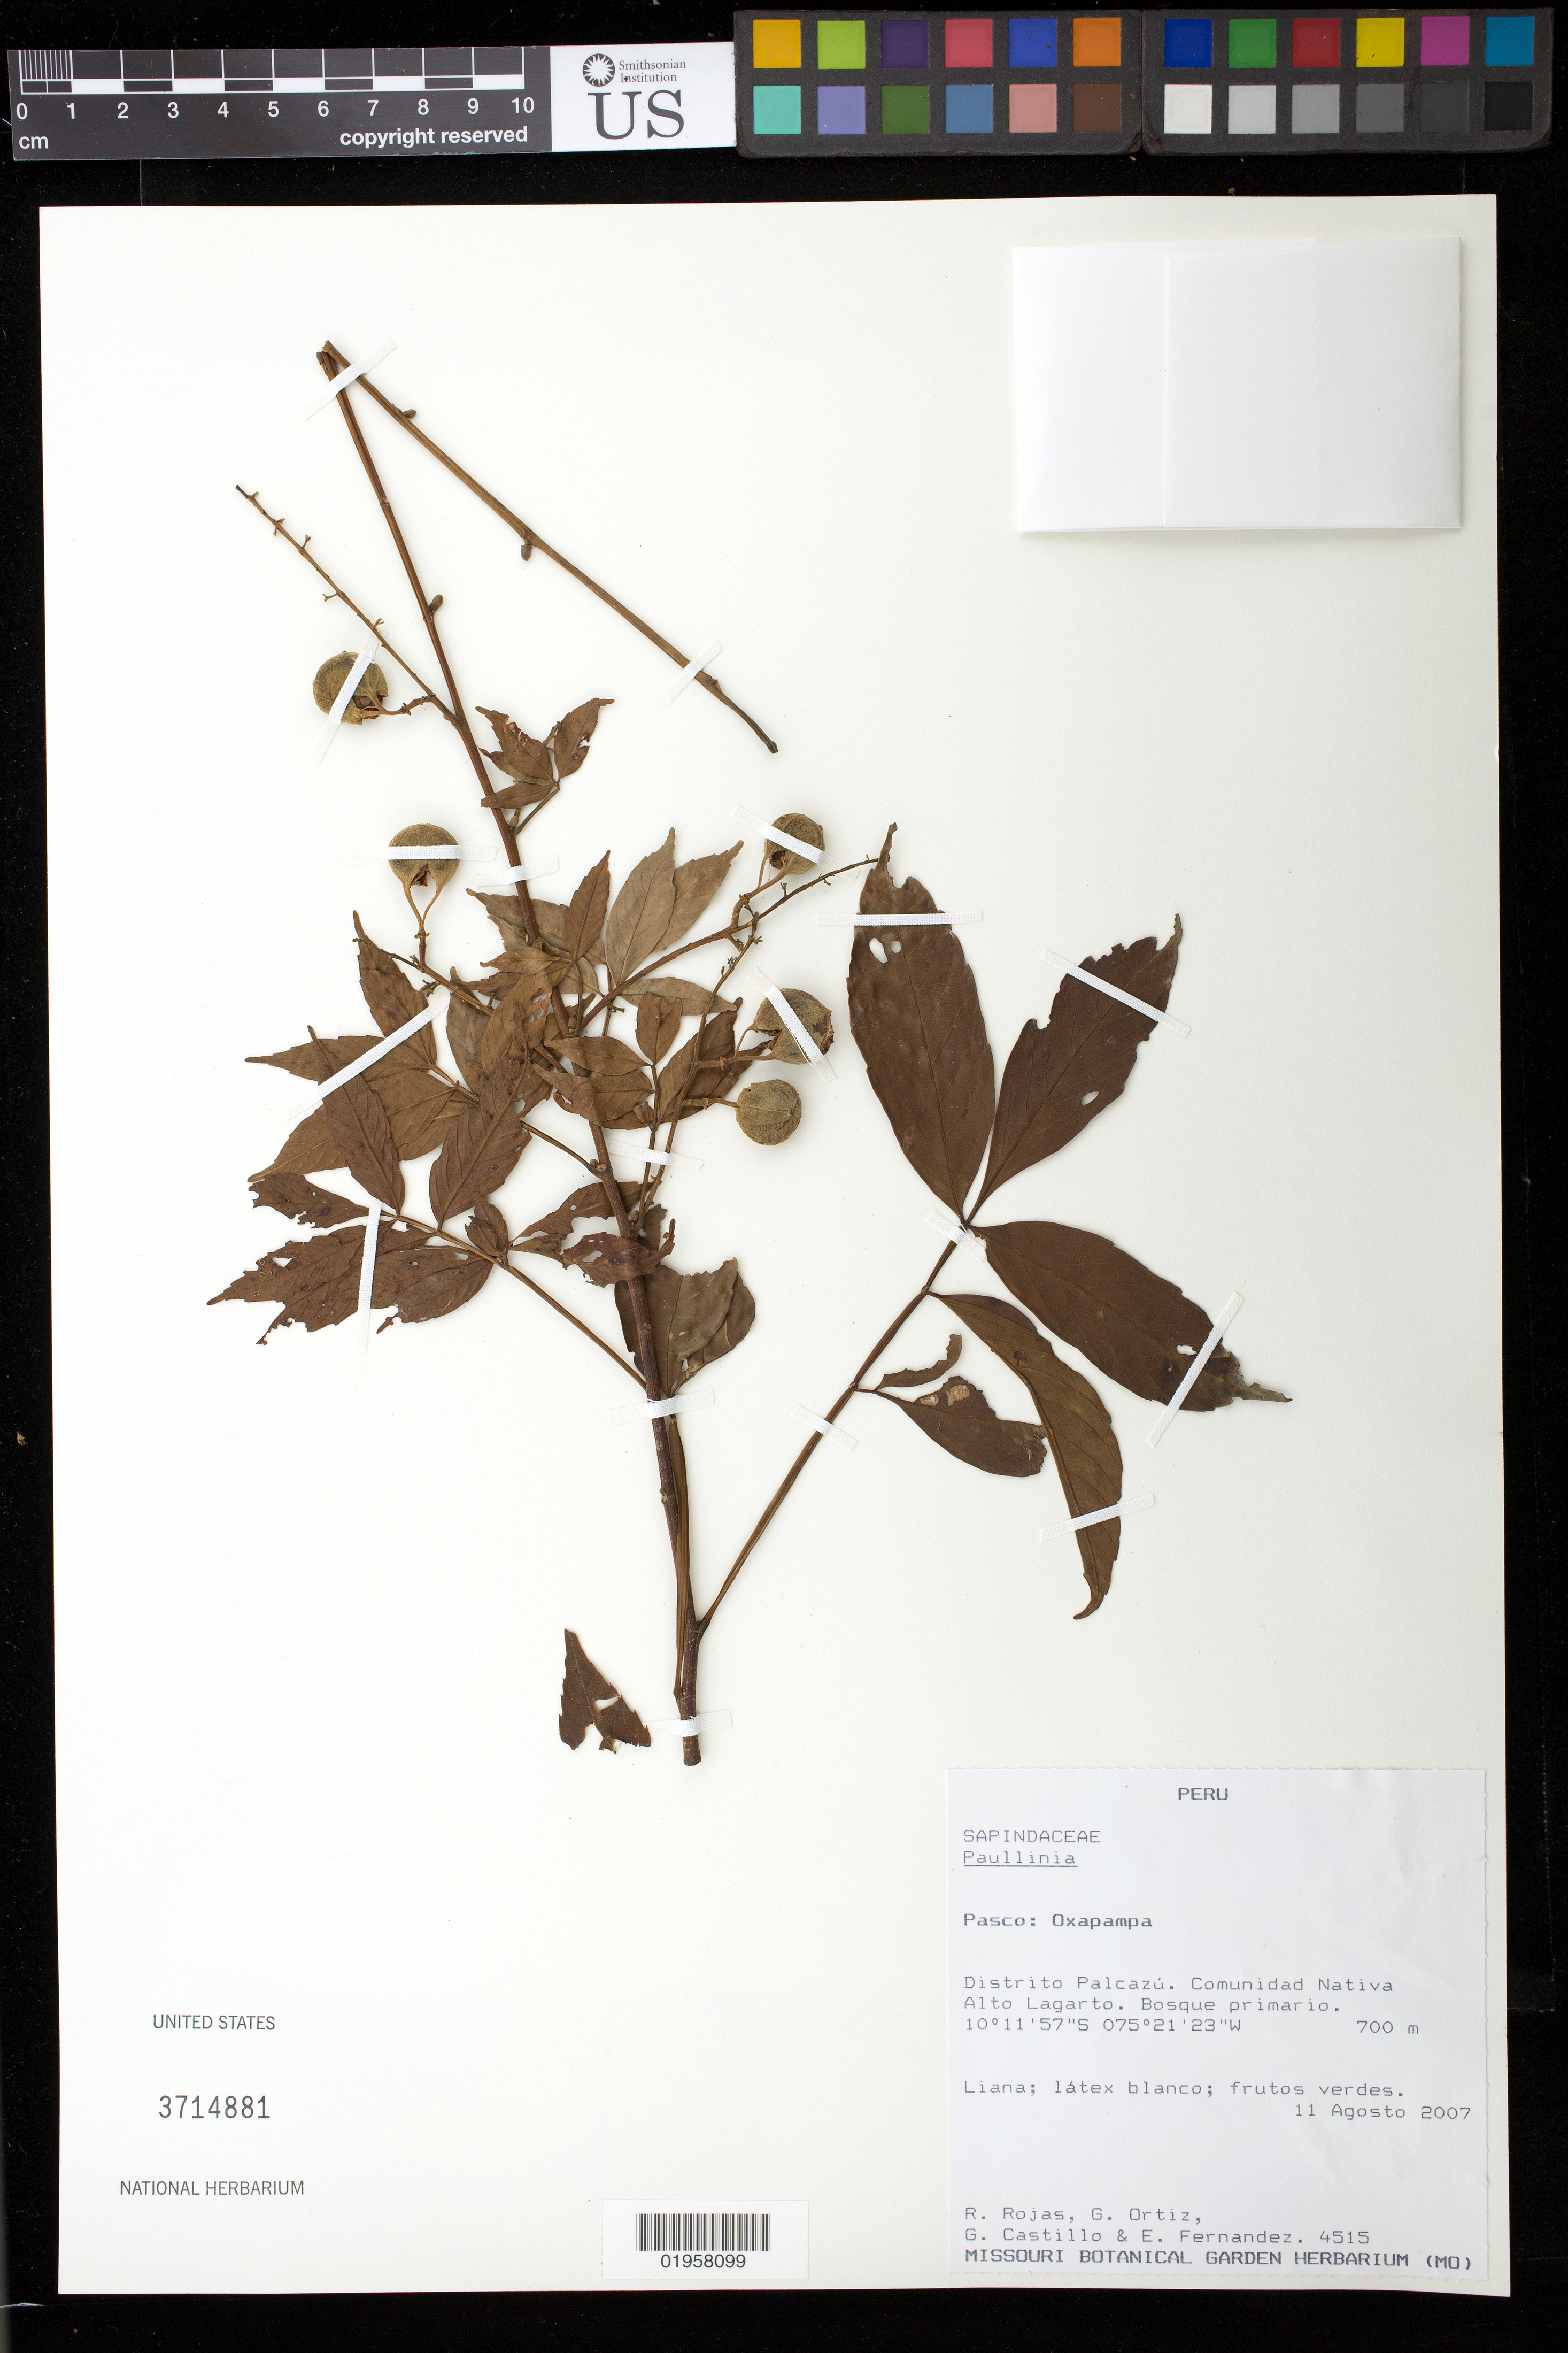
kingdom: Plantae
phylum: Tracheophyta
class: Magnoliopsida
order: Sapindales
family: Sapindaceae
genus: Paullinia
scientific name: Paullinia ingifolia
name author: Rich. ex Juss.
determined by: Acevedo-Rodriguez, P., (US), Smithsonian Institution - National Museum of Natural History (UNITED STATES)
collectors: R. Rojas, G. Ortiz, G. Castillo & E. Fernandez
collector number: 4515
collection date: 2007-08-11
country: Peru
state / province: Pasco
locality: Oxapampa. Distrito Palcazú. Comunidad Nativa Alto Lagarto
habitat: Bosque primario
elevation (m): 700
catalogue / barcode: US 3714881